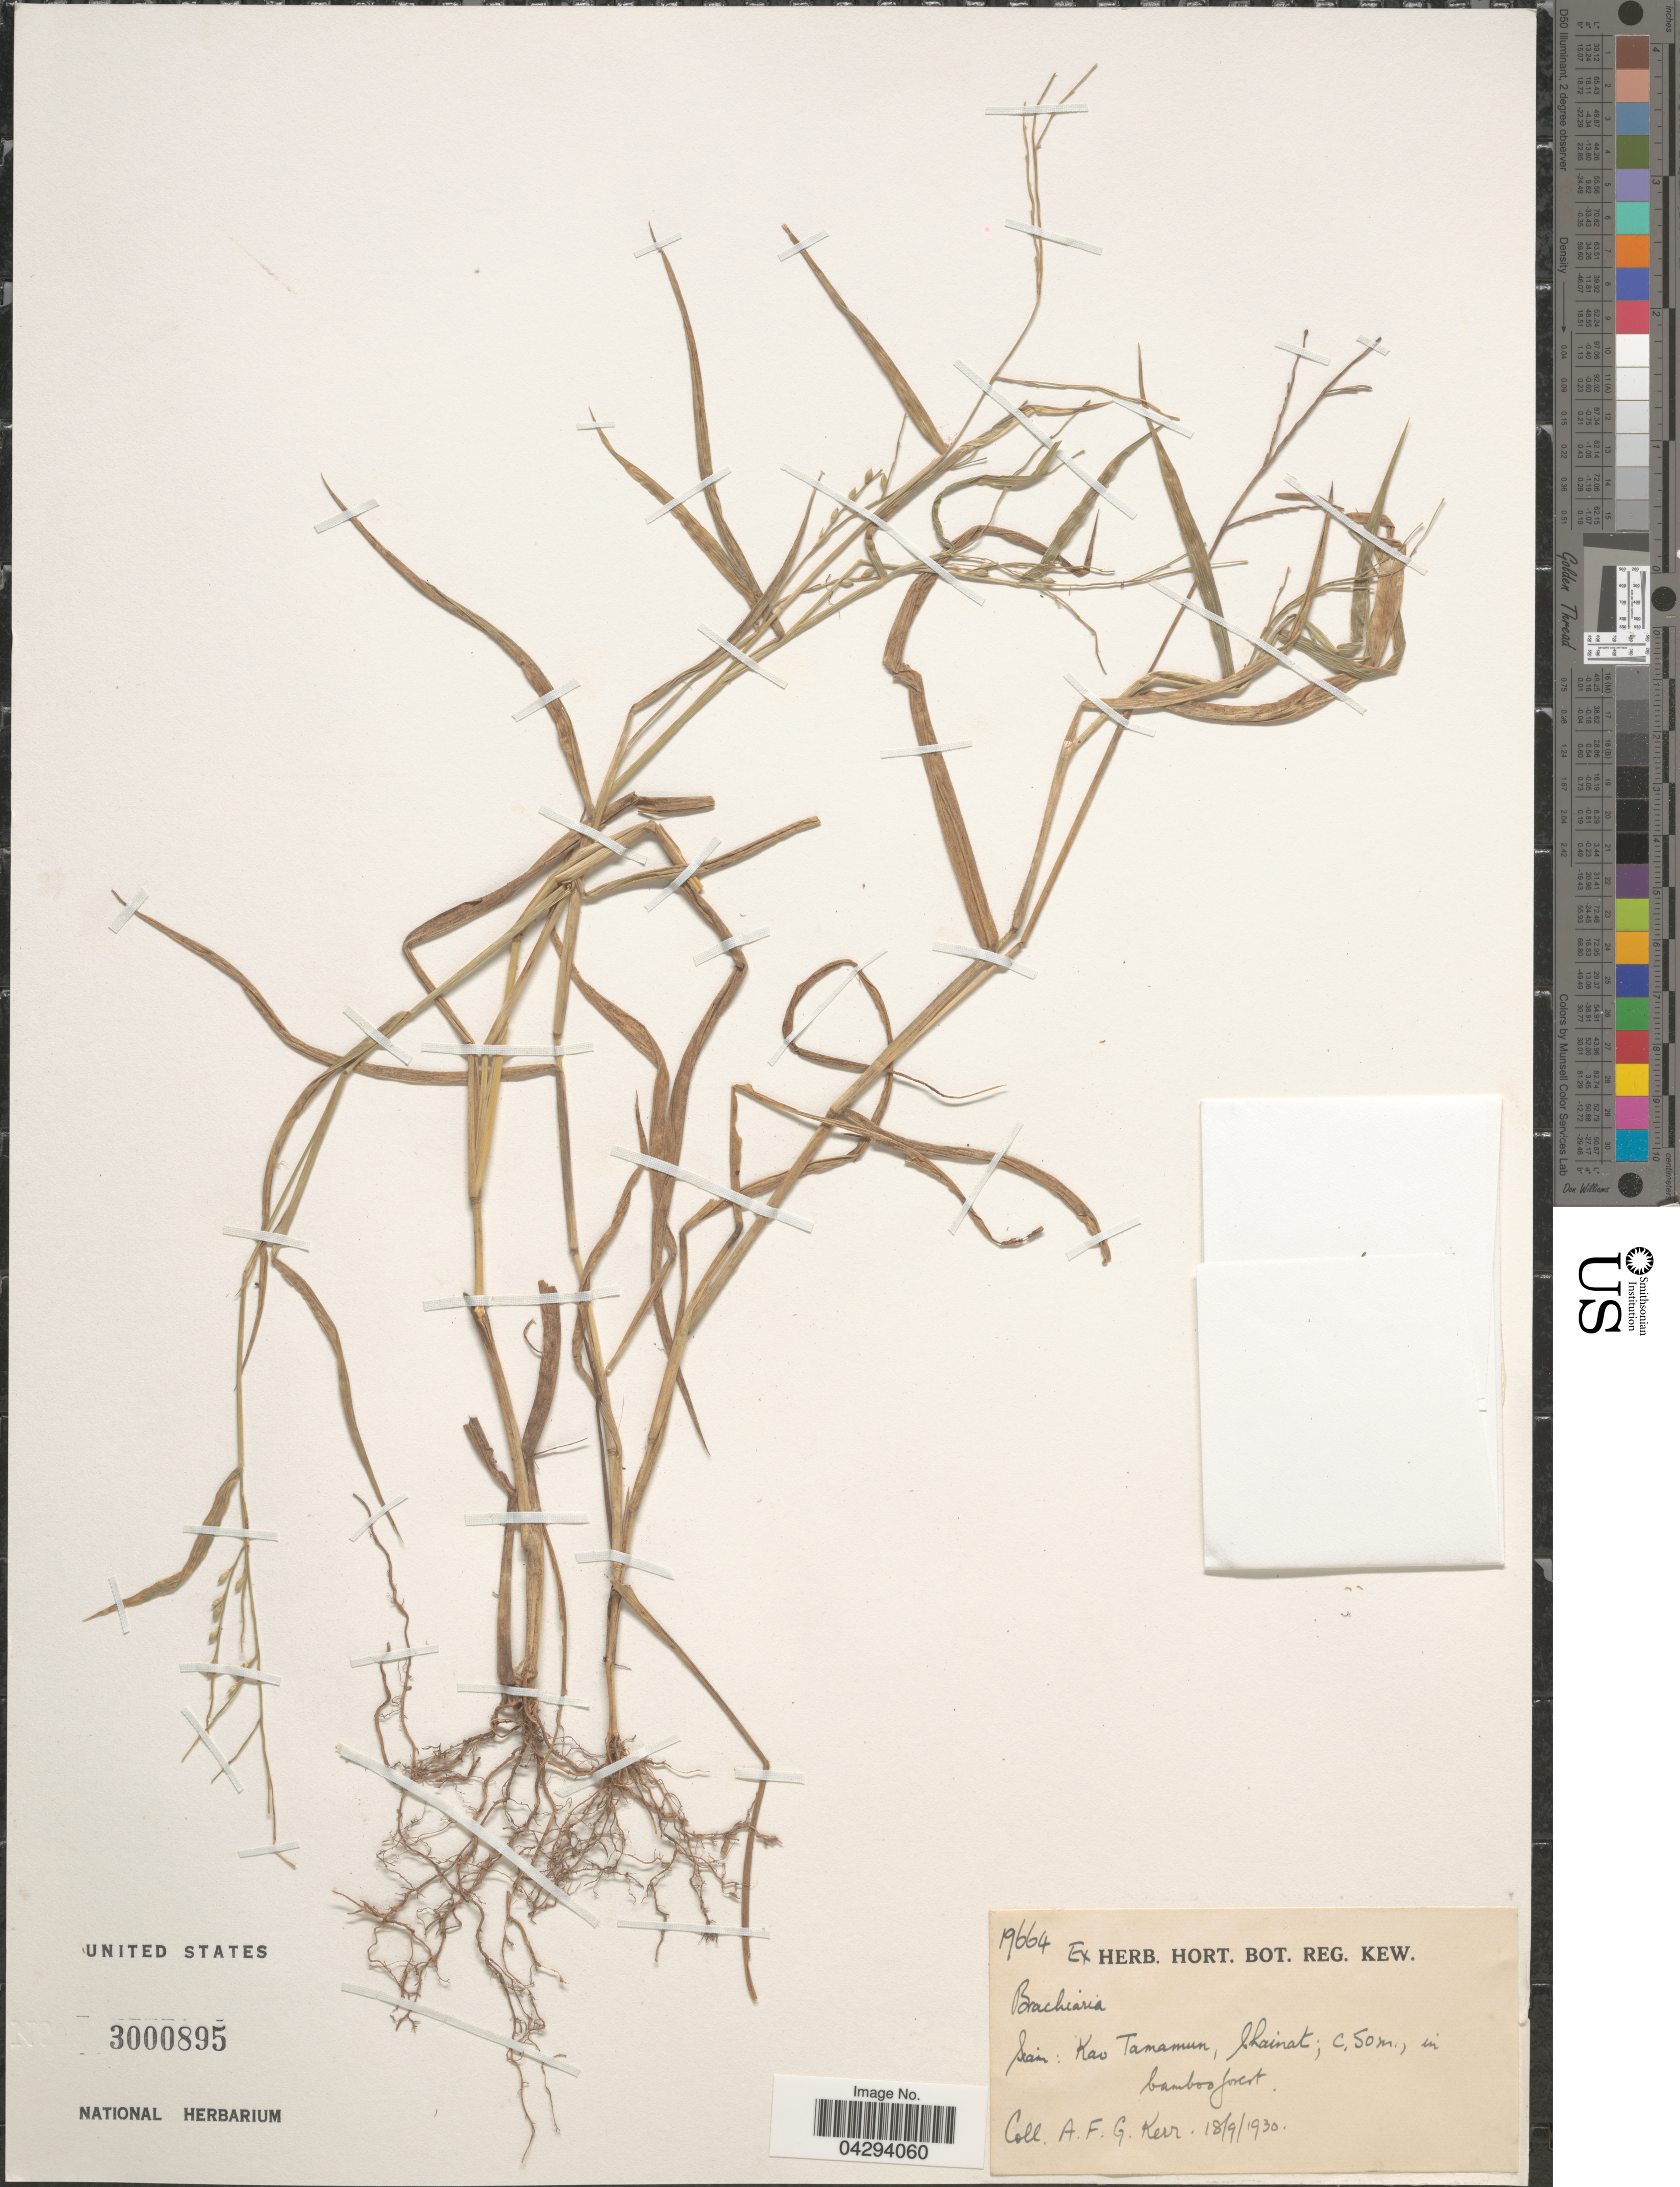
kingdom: Plantae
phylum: Tracheophyta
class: Liliopsida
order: Poales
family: Poaceae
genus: Urochloa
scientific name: Urochloa sp.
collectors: A. F. G. Kerr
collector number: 19664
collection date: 1930-09-18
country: Thailand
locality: Siam: Kao Tamamun, Shainat, in bamboo forest.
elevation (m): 50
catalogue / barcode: US 3000895